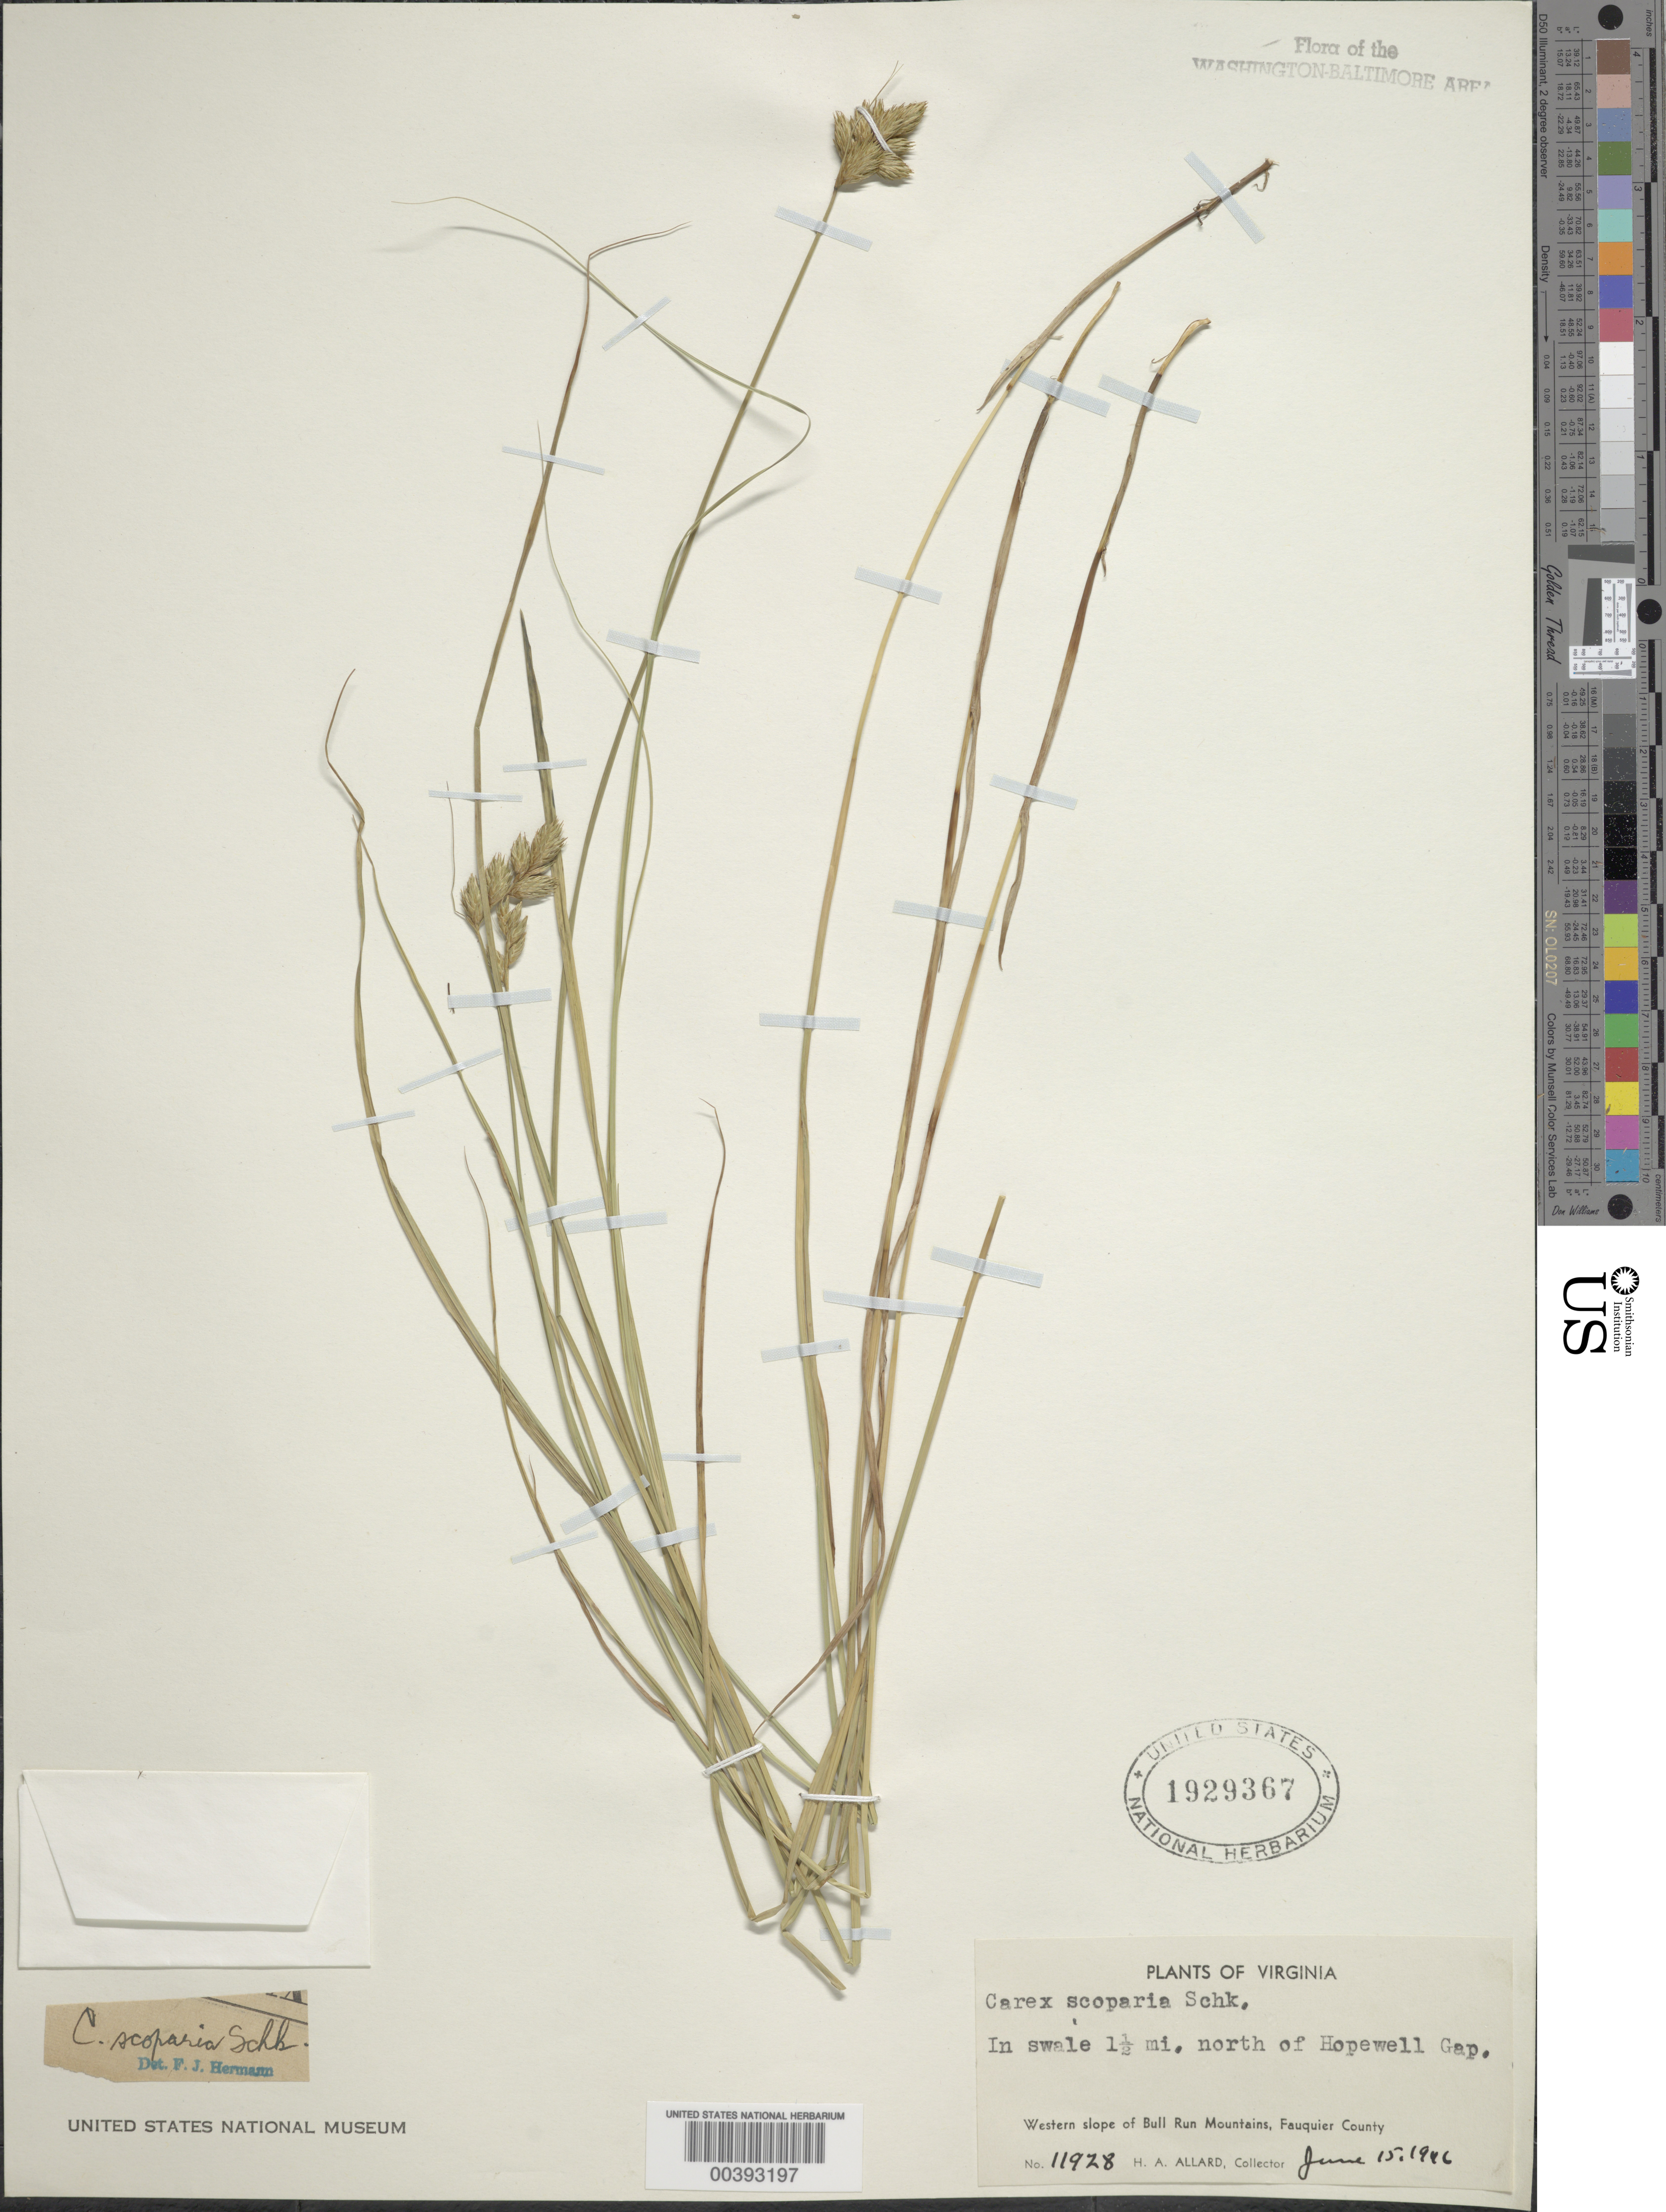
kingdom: Plantae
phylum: Tracheophyta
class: Liliopsida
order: Poales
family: Cyperaceae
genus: Carex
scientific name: Carex scoparia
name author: Schkuhr ex Willd.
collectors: H. A. Allard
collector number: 11928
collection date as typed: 15 Jun 1946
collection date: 1946-06-15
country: United States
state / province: Virginia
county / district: Fauquier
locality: North of Hopewell Gap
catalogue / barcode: US 1929367